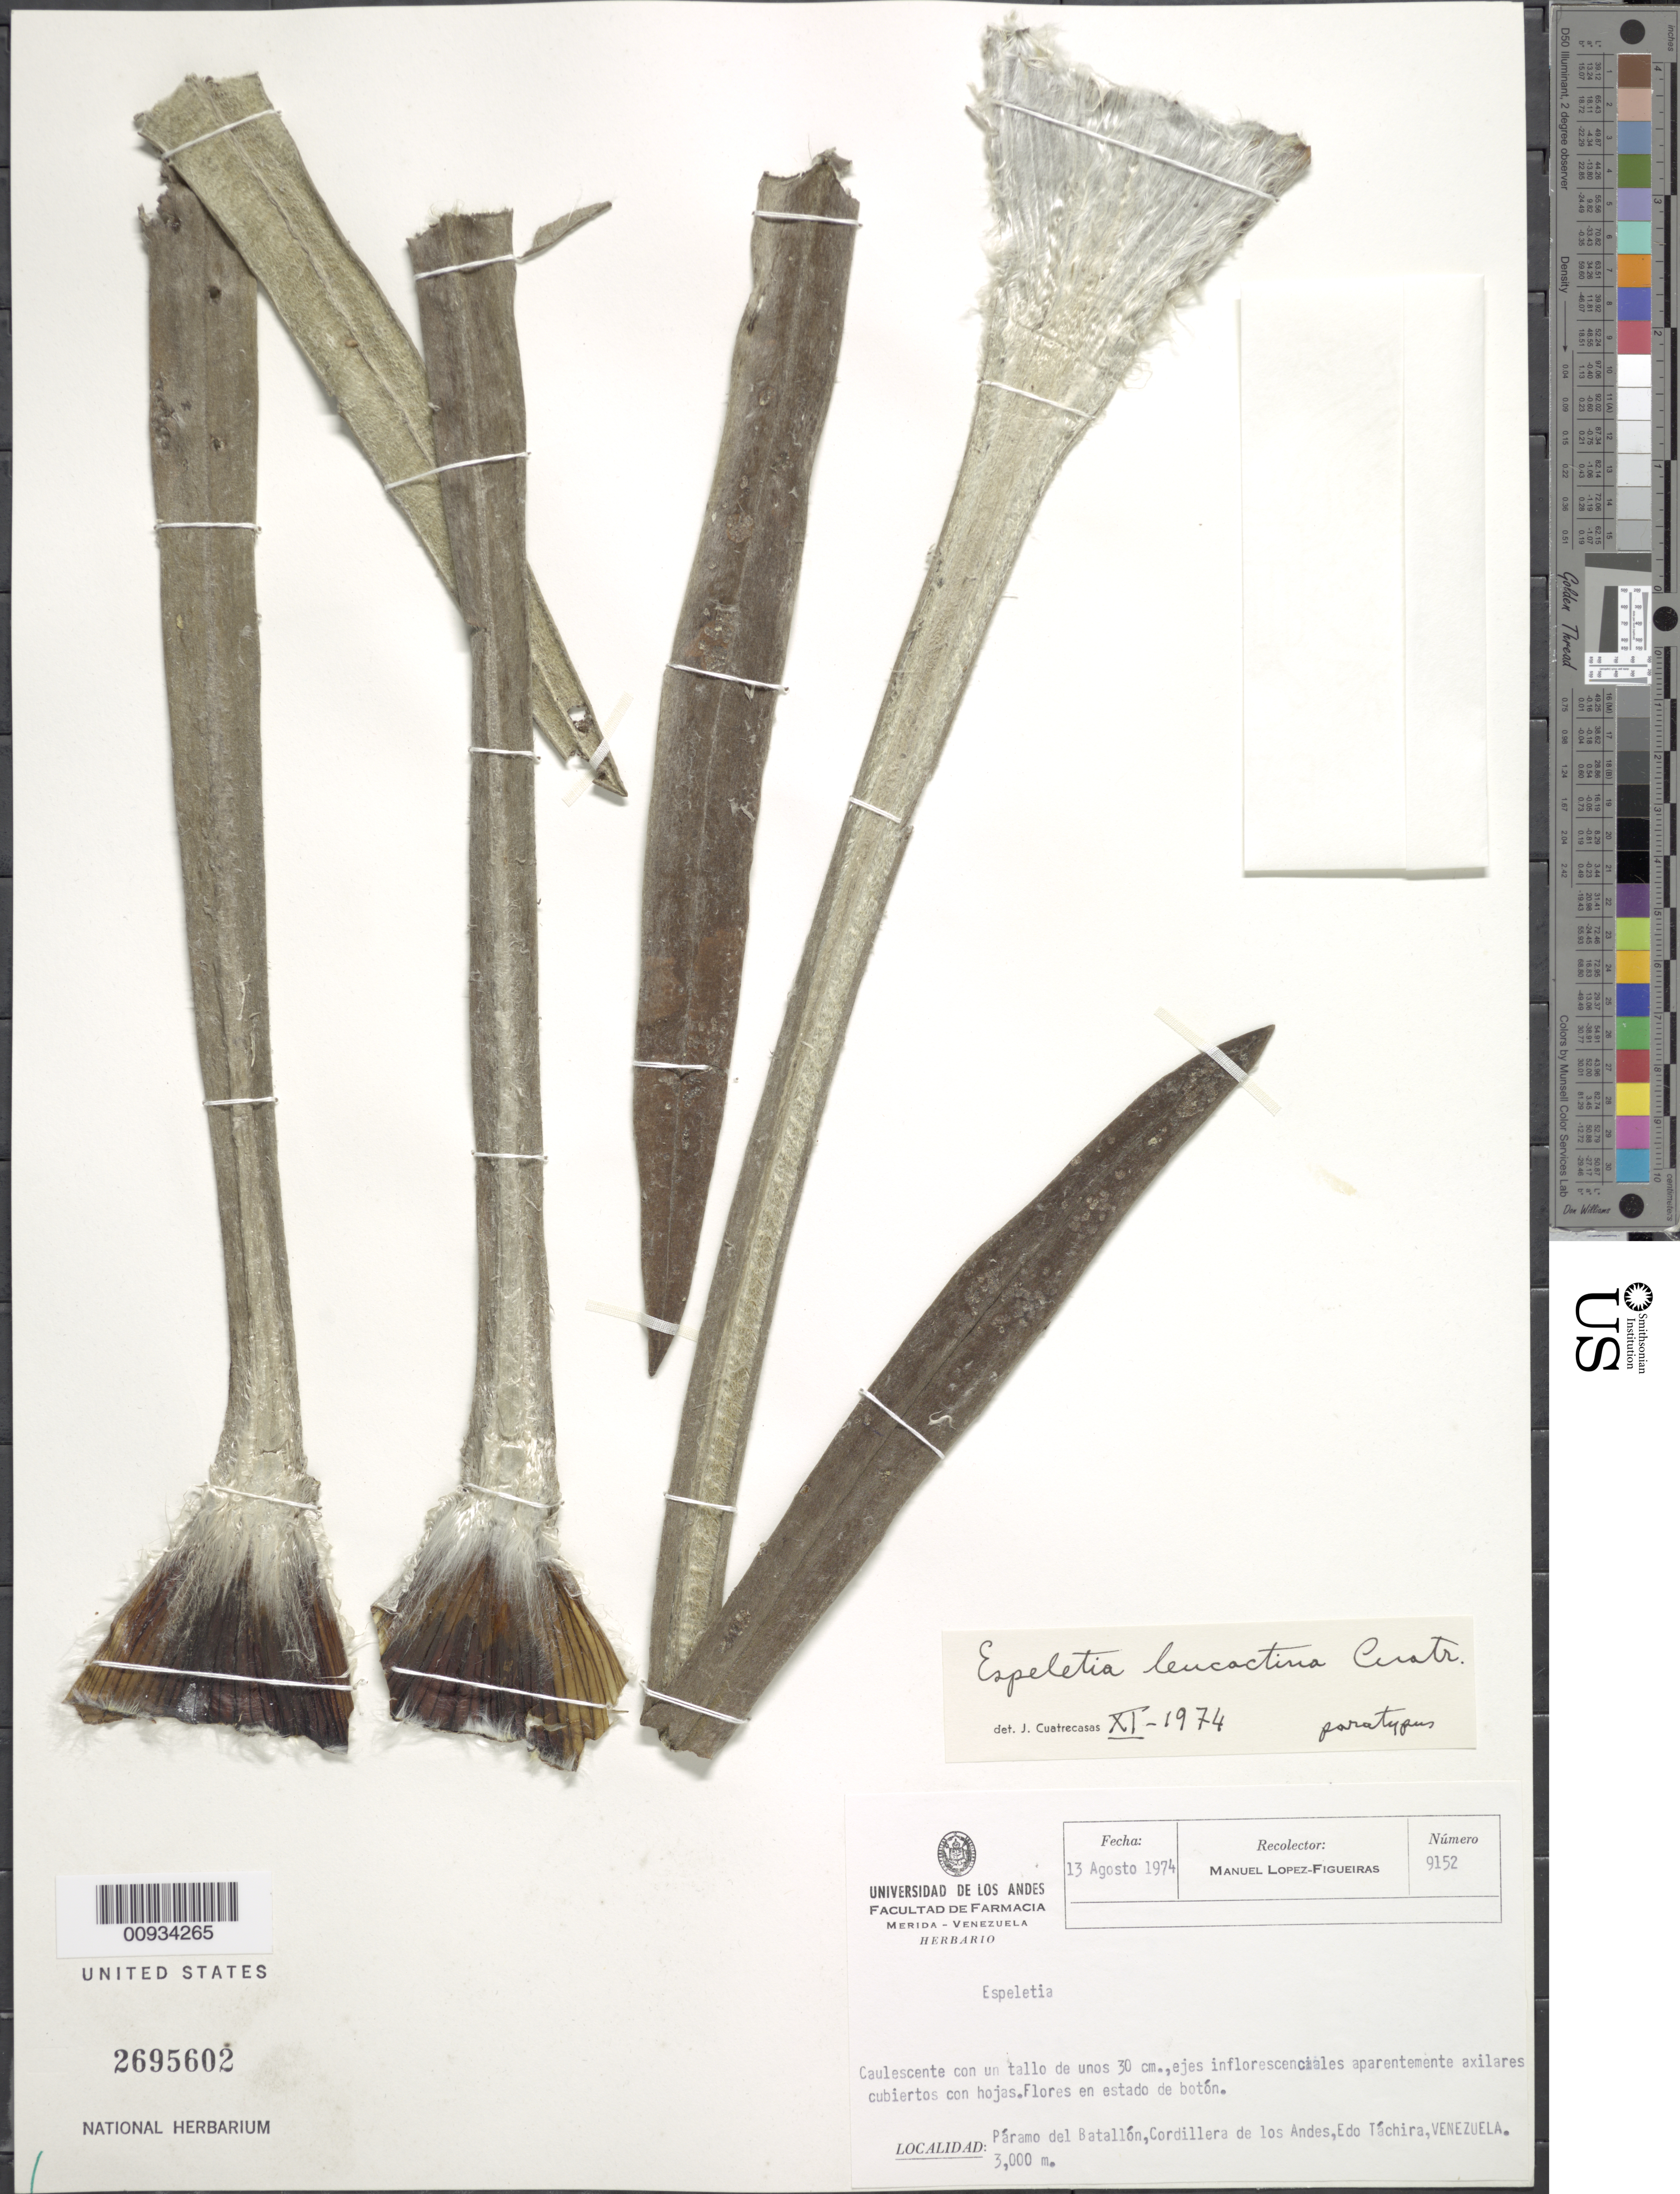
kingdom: Plantae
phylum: Tracheophyta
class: Magnoliopsida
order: Asterales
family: Asteraceae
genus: Ruilopezia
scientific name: Ruilopezia leucactina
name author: (Cuatrec.) Cuatrec.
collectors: M. López Figueiras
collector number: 9152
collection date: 1974-08-13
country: Venezuela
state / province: Tachira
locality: Paramo del Batallon, Cordillera de Los Andes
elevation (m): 3000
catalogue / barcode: US 2695602